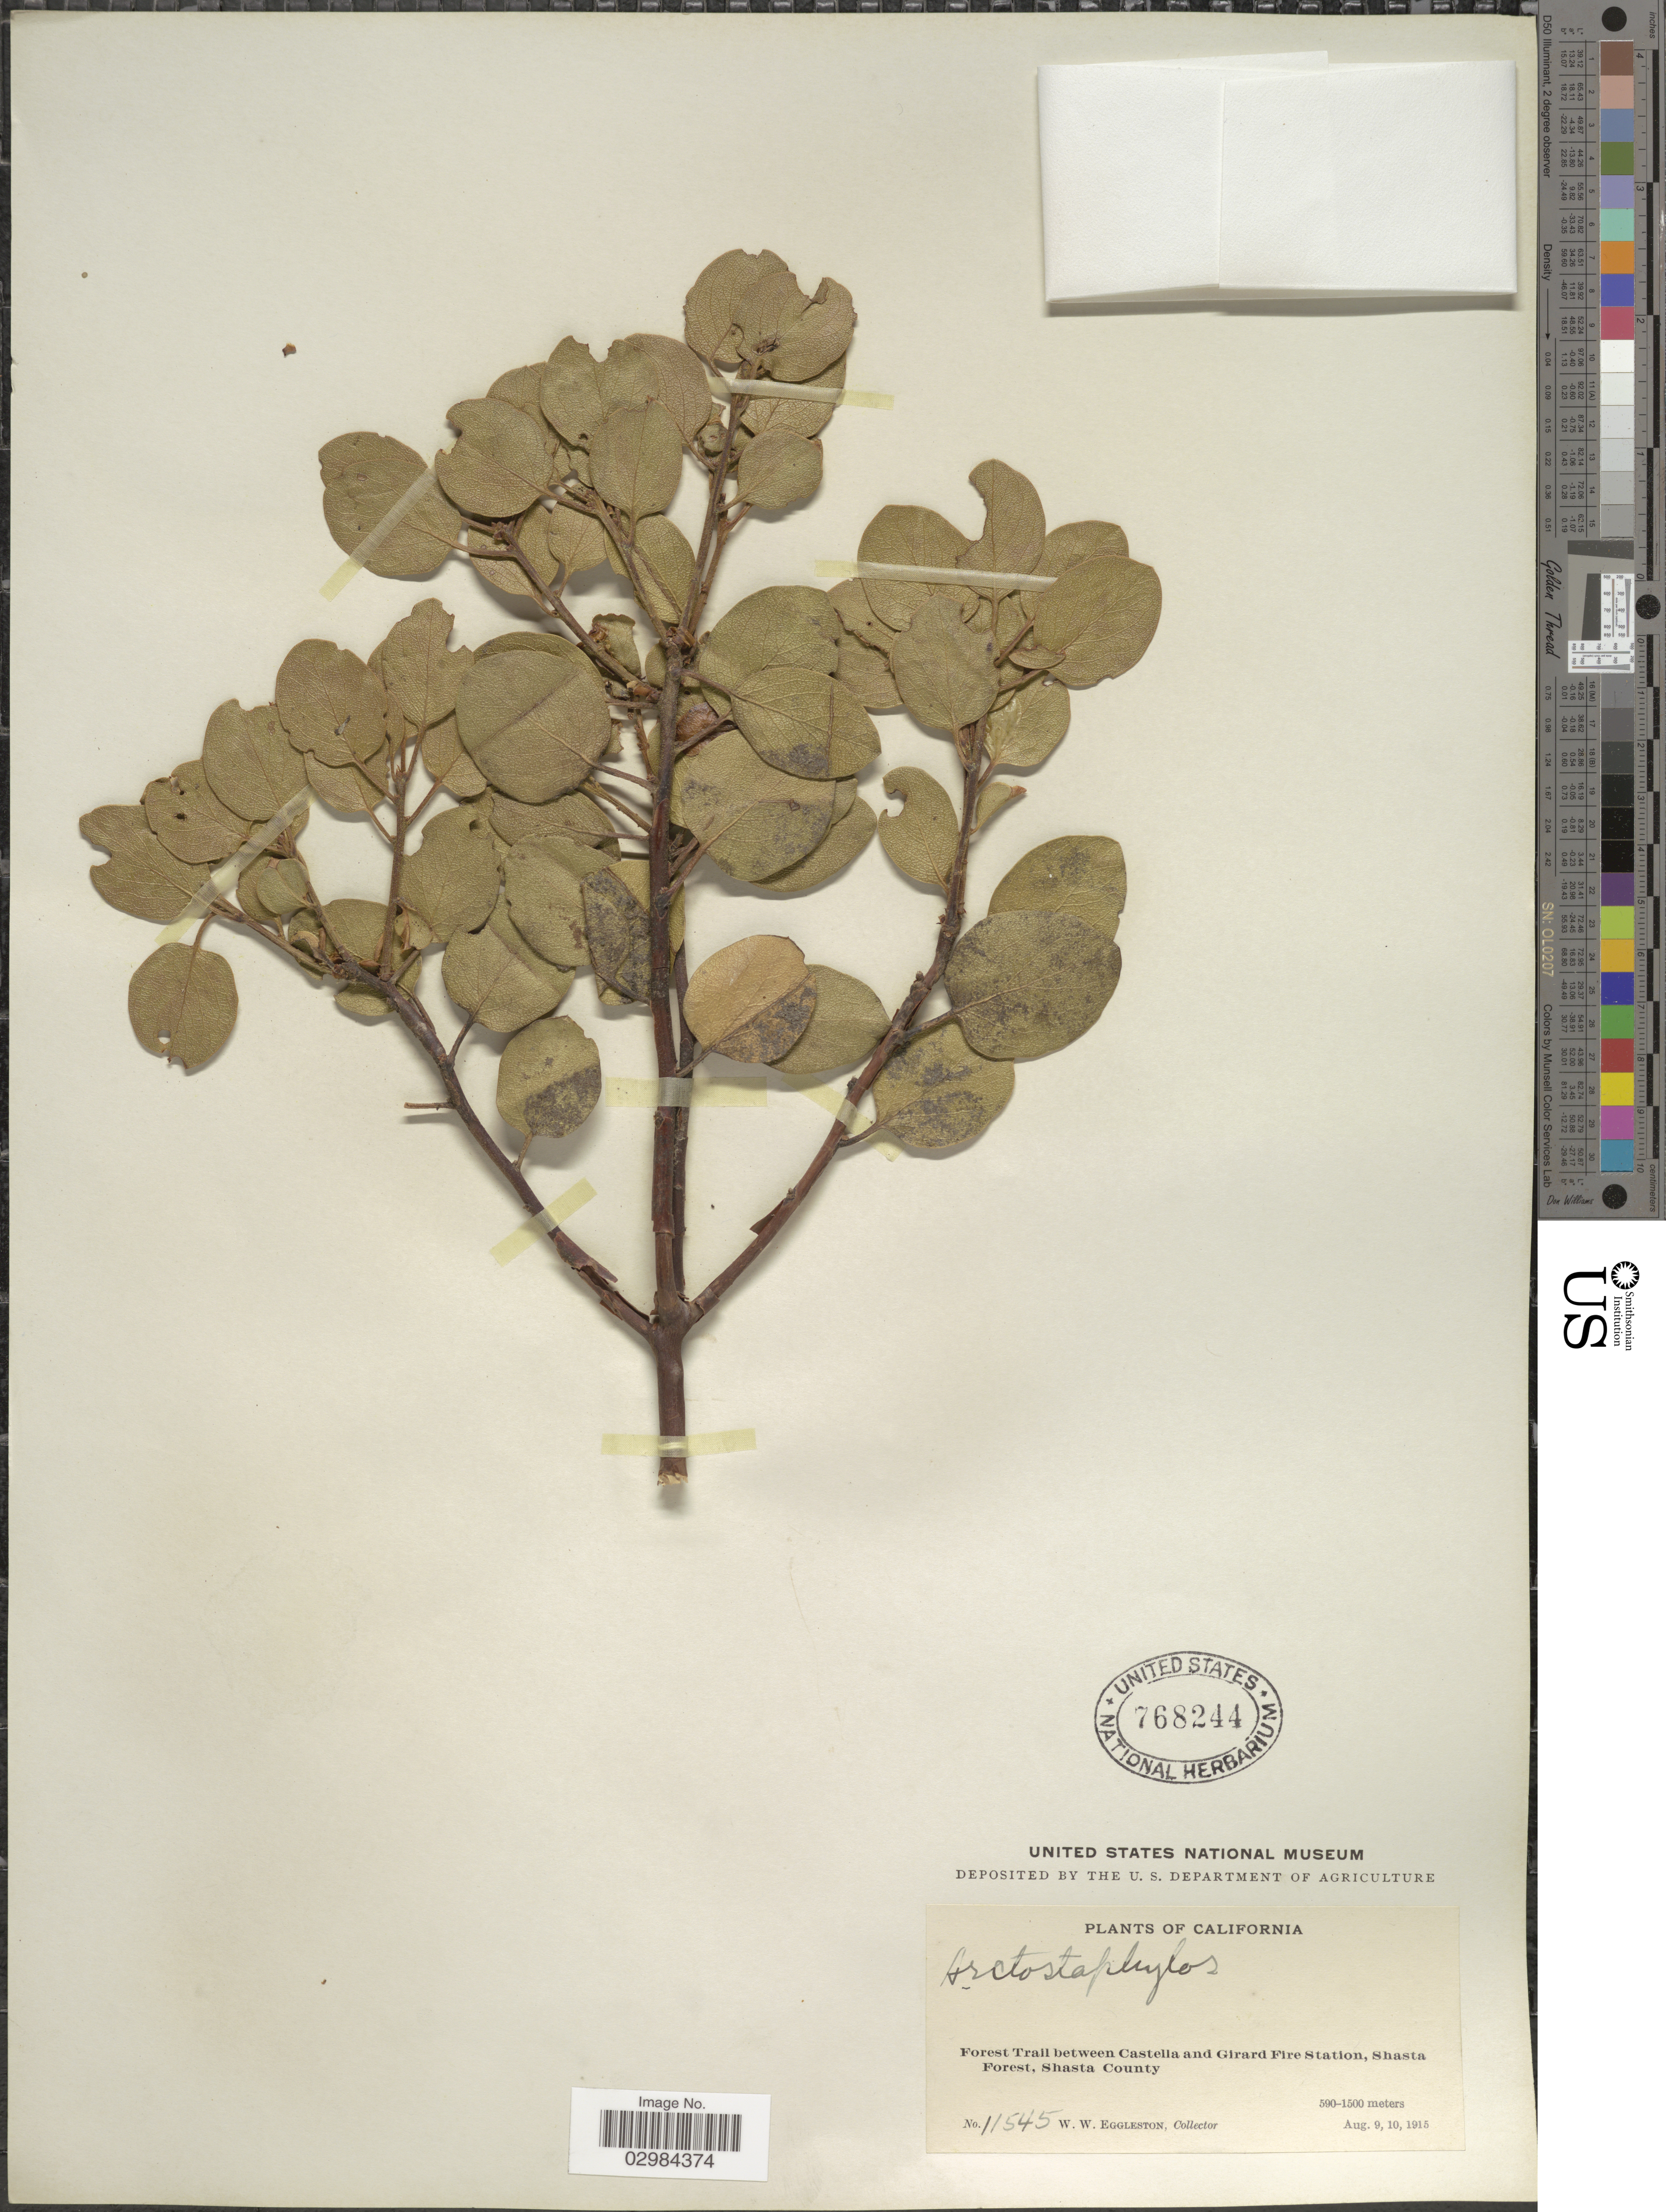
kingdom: Plantae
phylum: Tracheophyta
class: Magnoliopsida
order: Ericales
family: Ericaceae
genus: Arctostaphylos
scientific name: Arctostaphylos patula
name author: Greene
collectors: W. W. Eggleston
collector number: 11545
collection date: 1915-08-09/1915-08-10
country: United States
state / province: California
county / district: Shasta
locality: Forest Trail between Castella and Girard Fire Station, Shasta Forest, Shasta County.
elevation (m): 590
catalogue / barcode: US 768244